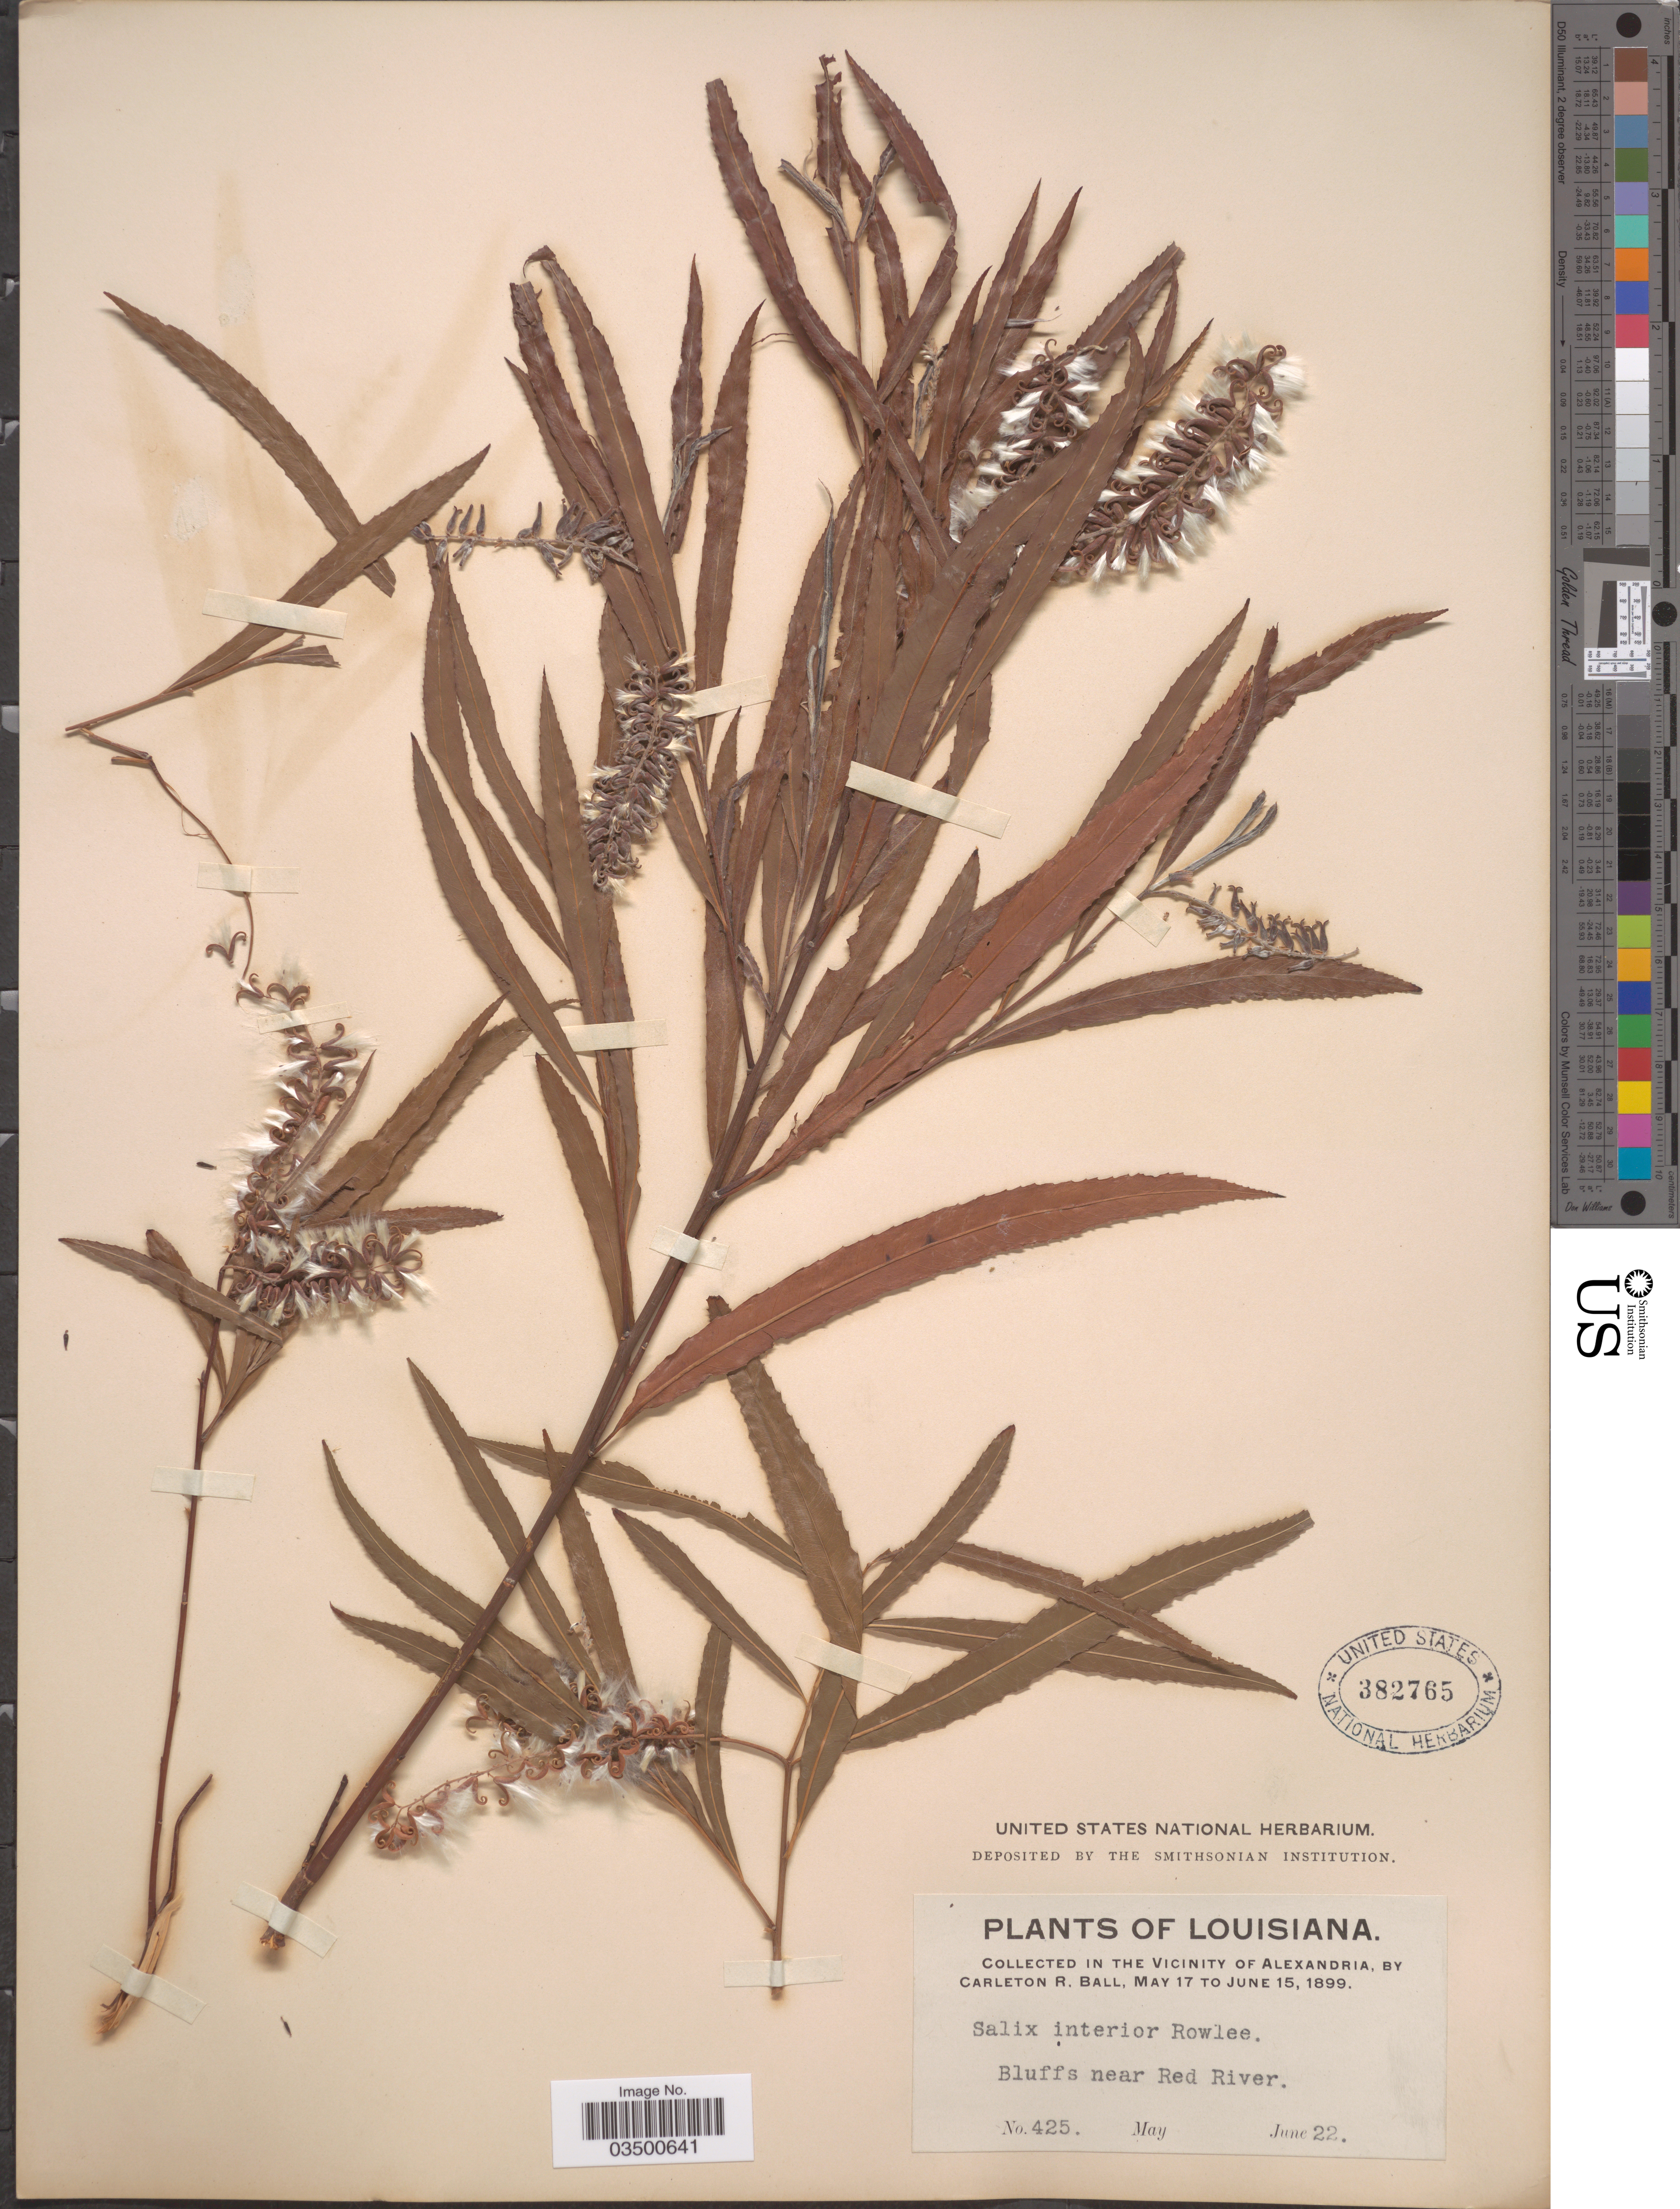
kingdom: Plantae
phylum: Tracheophyta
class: Magnoliopsida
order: Malpighiales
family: Salicaceae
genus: Salix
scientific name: Salix interior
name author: Rowlee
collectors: C. R. Ball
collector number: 425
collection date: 1899-06-22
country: United States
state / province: Louisiana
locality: In the vicinity of Alexandria. Bluffs near Red River.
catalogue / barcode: US 382765